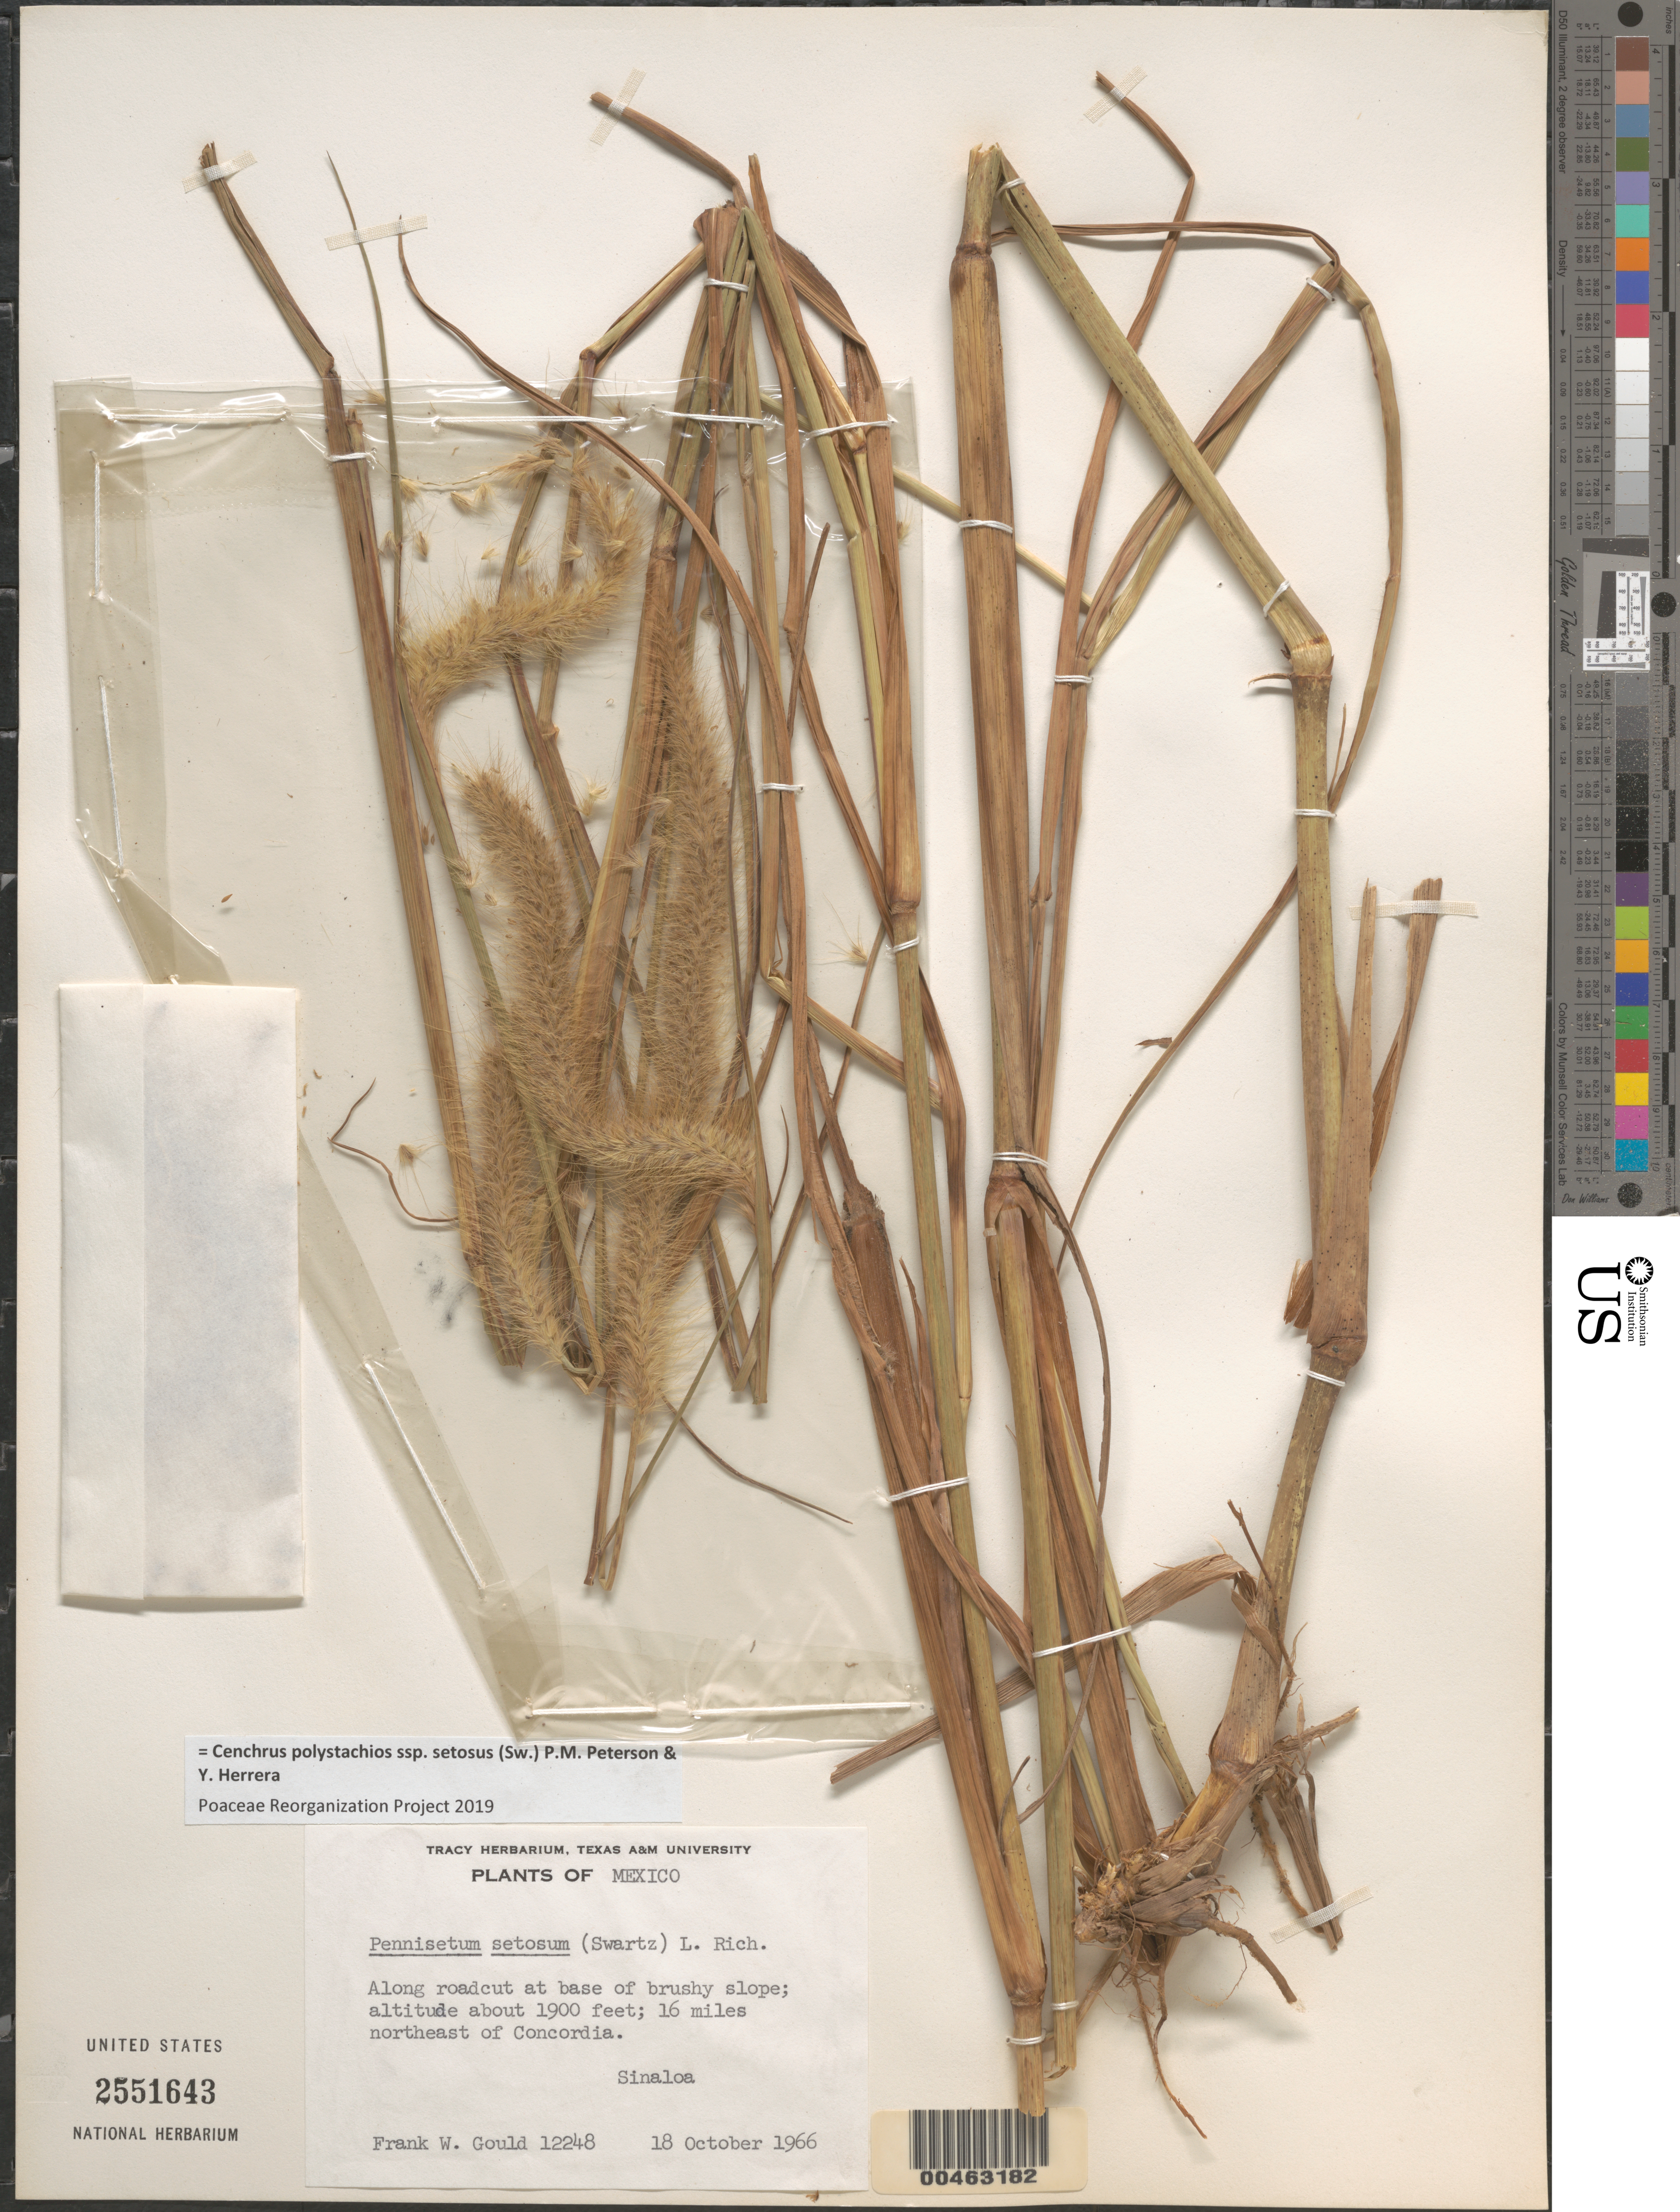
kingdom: Plantae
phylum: Tracheophyta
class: Liliopsida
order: Poales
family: Poaceae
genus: Cenchrus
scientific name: Cenchrus polystachios subsp. setosus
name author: (Sw.) P.M. Peterson & Y. Herrera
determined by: Poaceae Reorganization Project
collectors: F. W. Gould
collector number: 12248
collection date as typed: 18 Oct 1966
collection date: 1966-10-18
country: Mexico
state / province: Sinaloa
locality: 16 mi NE of Concordia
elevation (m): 579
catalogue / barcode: US 2551643